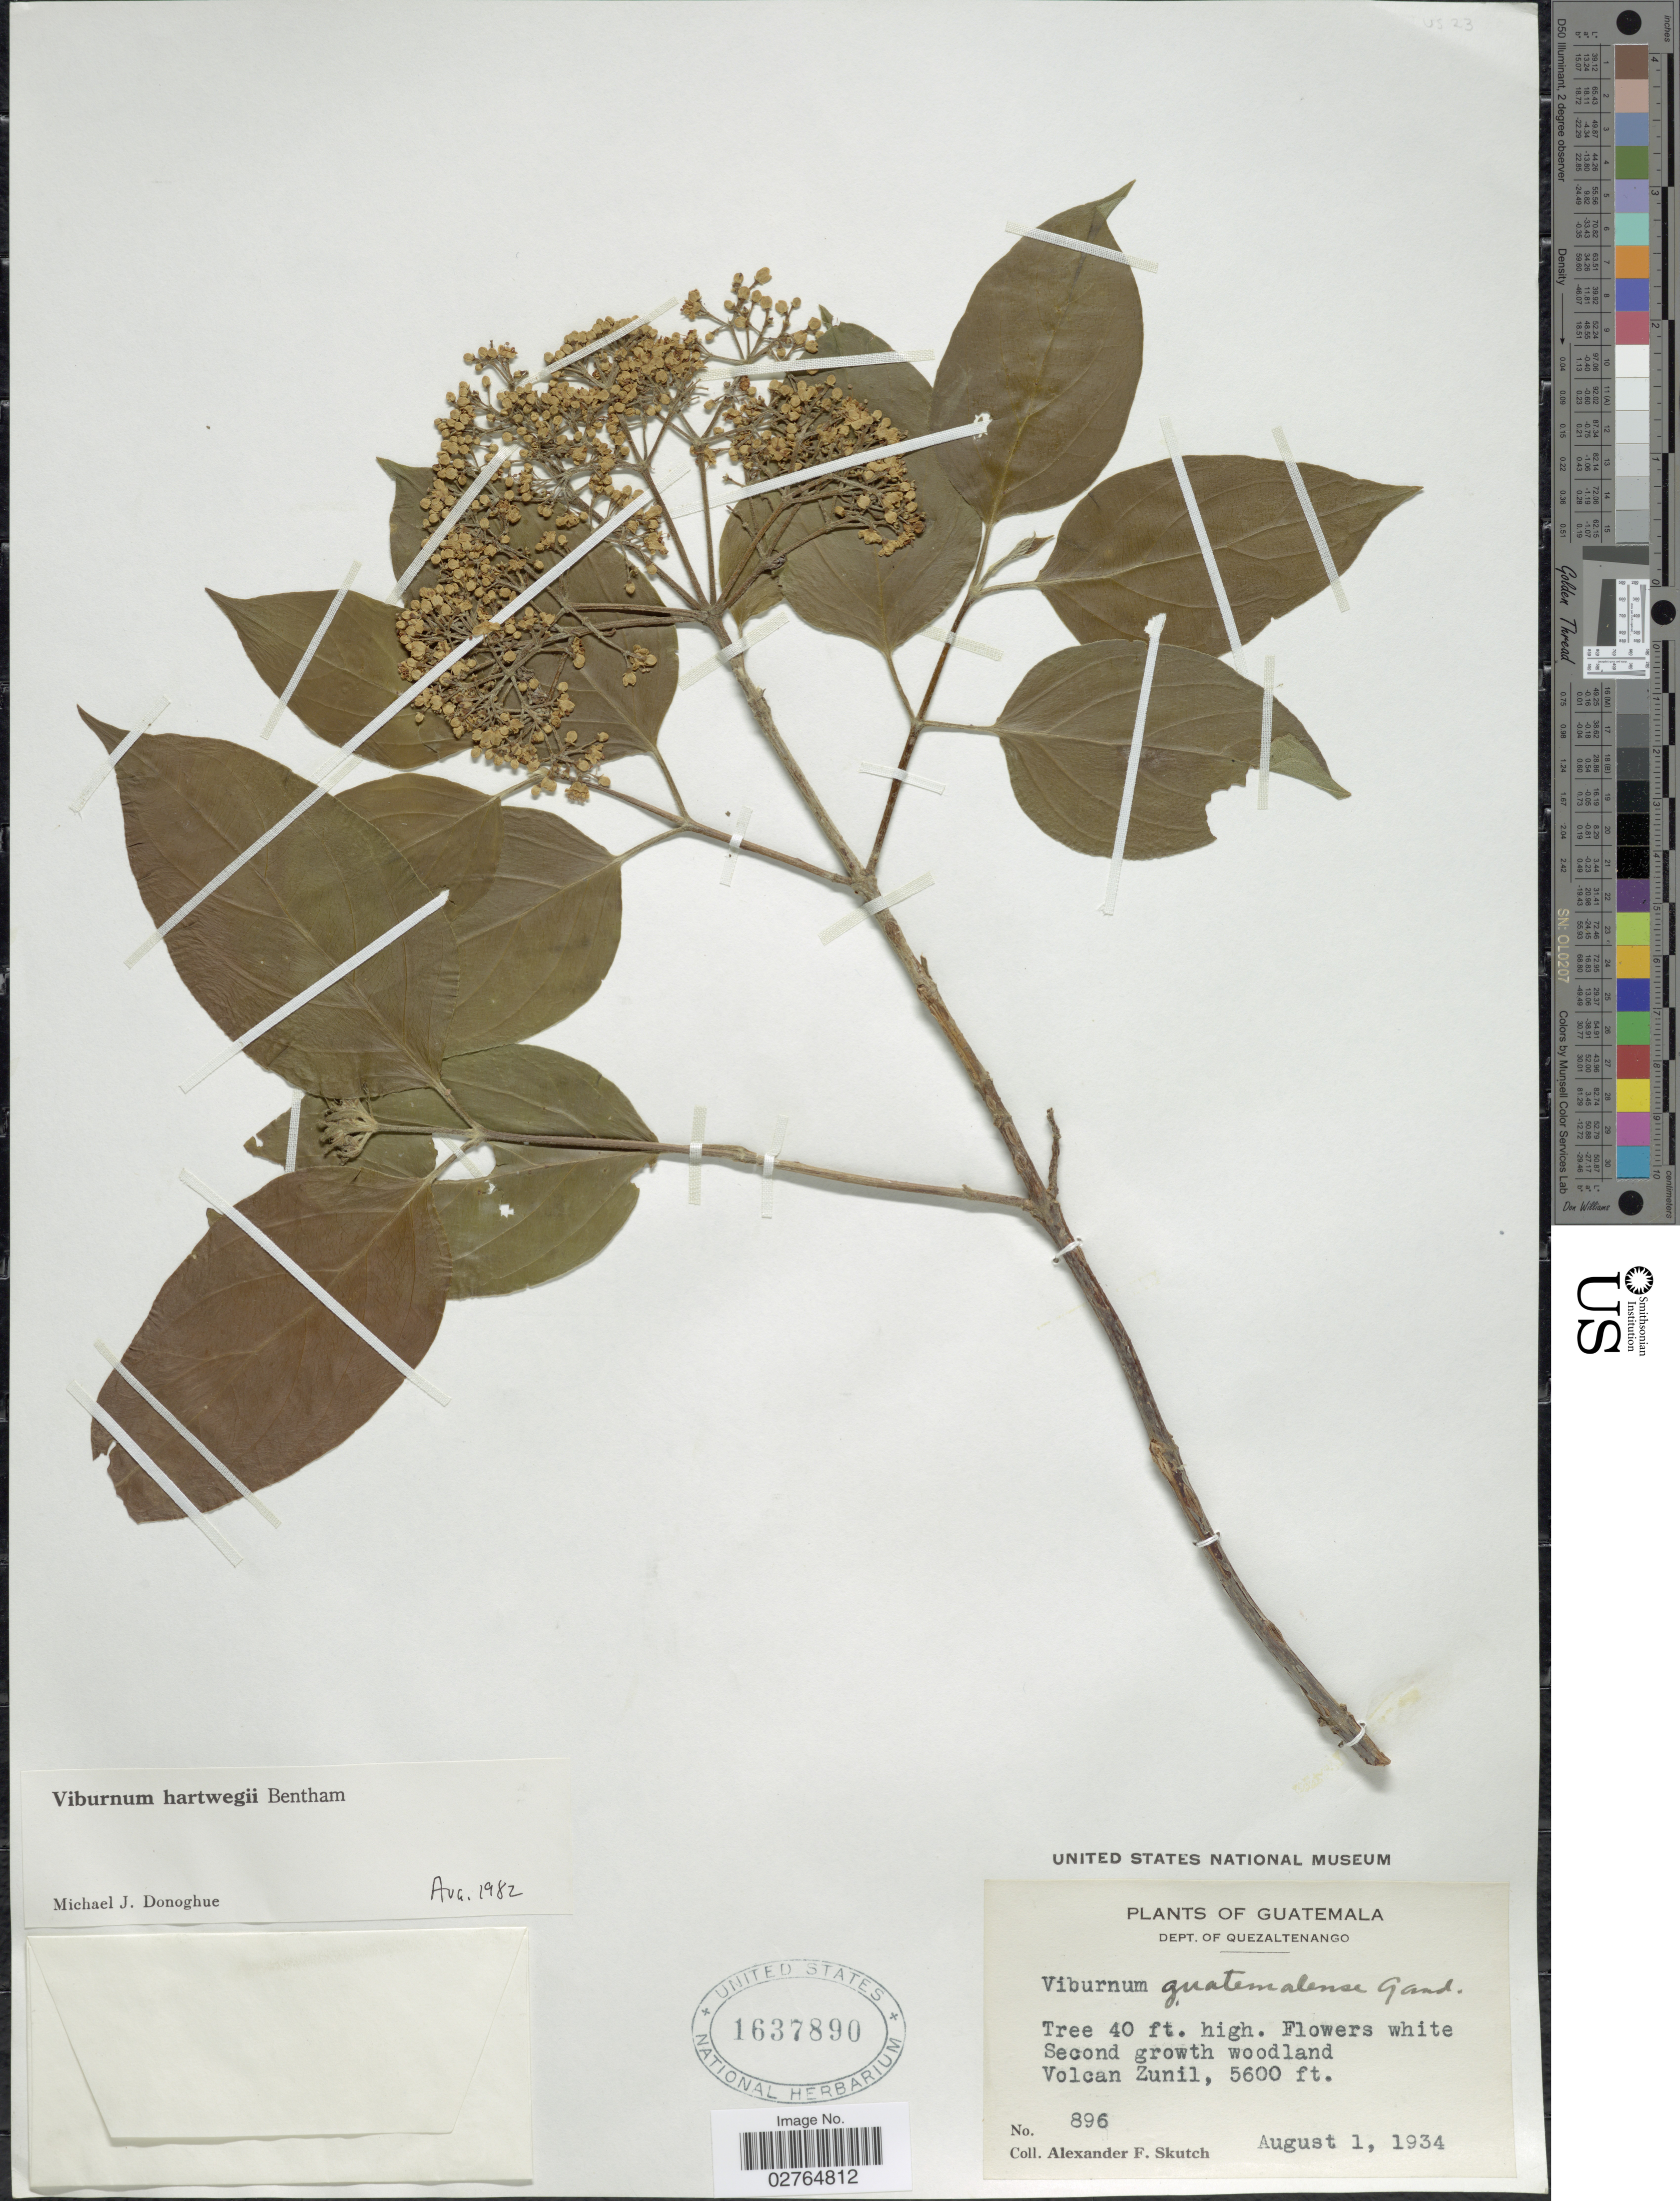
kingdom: Plantae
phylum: Tracheophyta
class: Magnoliopsida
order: Dipsacales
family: Viburnaceae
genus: Viburnum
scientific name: Viburnum hartwegii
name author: Benth.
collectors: A. F. Skutch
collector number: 896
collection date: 1934-08-01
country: Guatemala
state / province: Quetzaltenango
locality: Volcan Zunil. Dept. of Quezaltenango.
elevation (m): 1707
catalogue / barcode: US 1637890